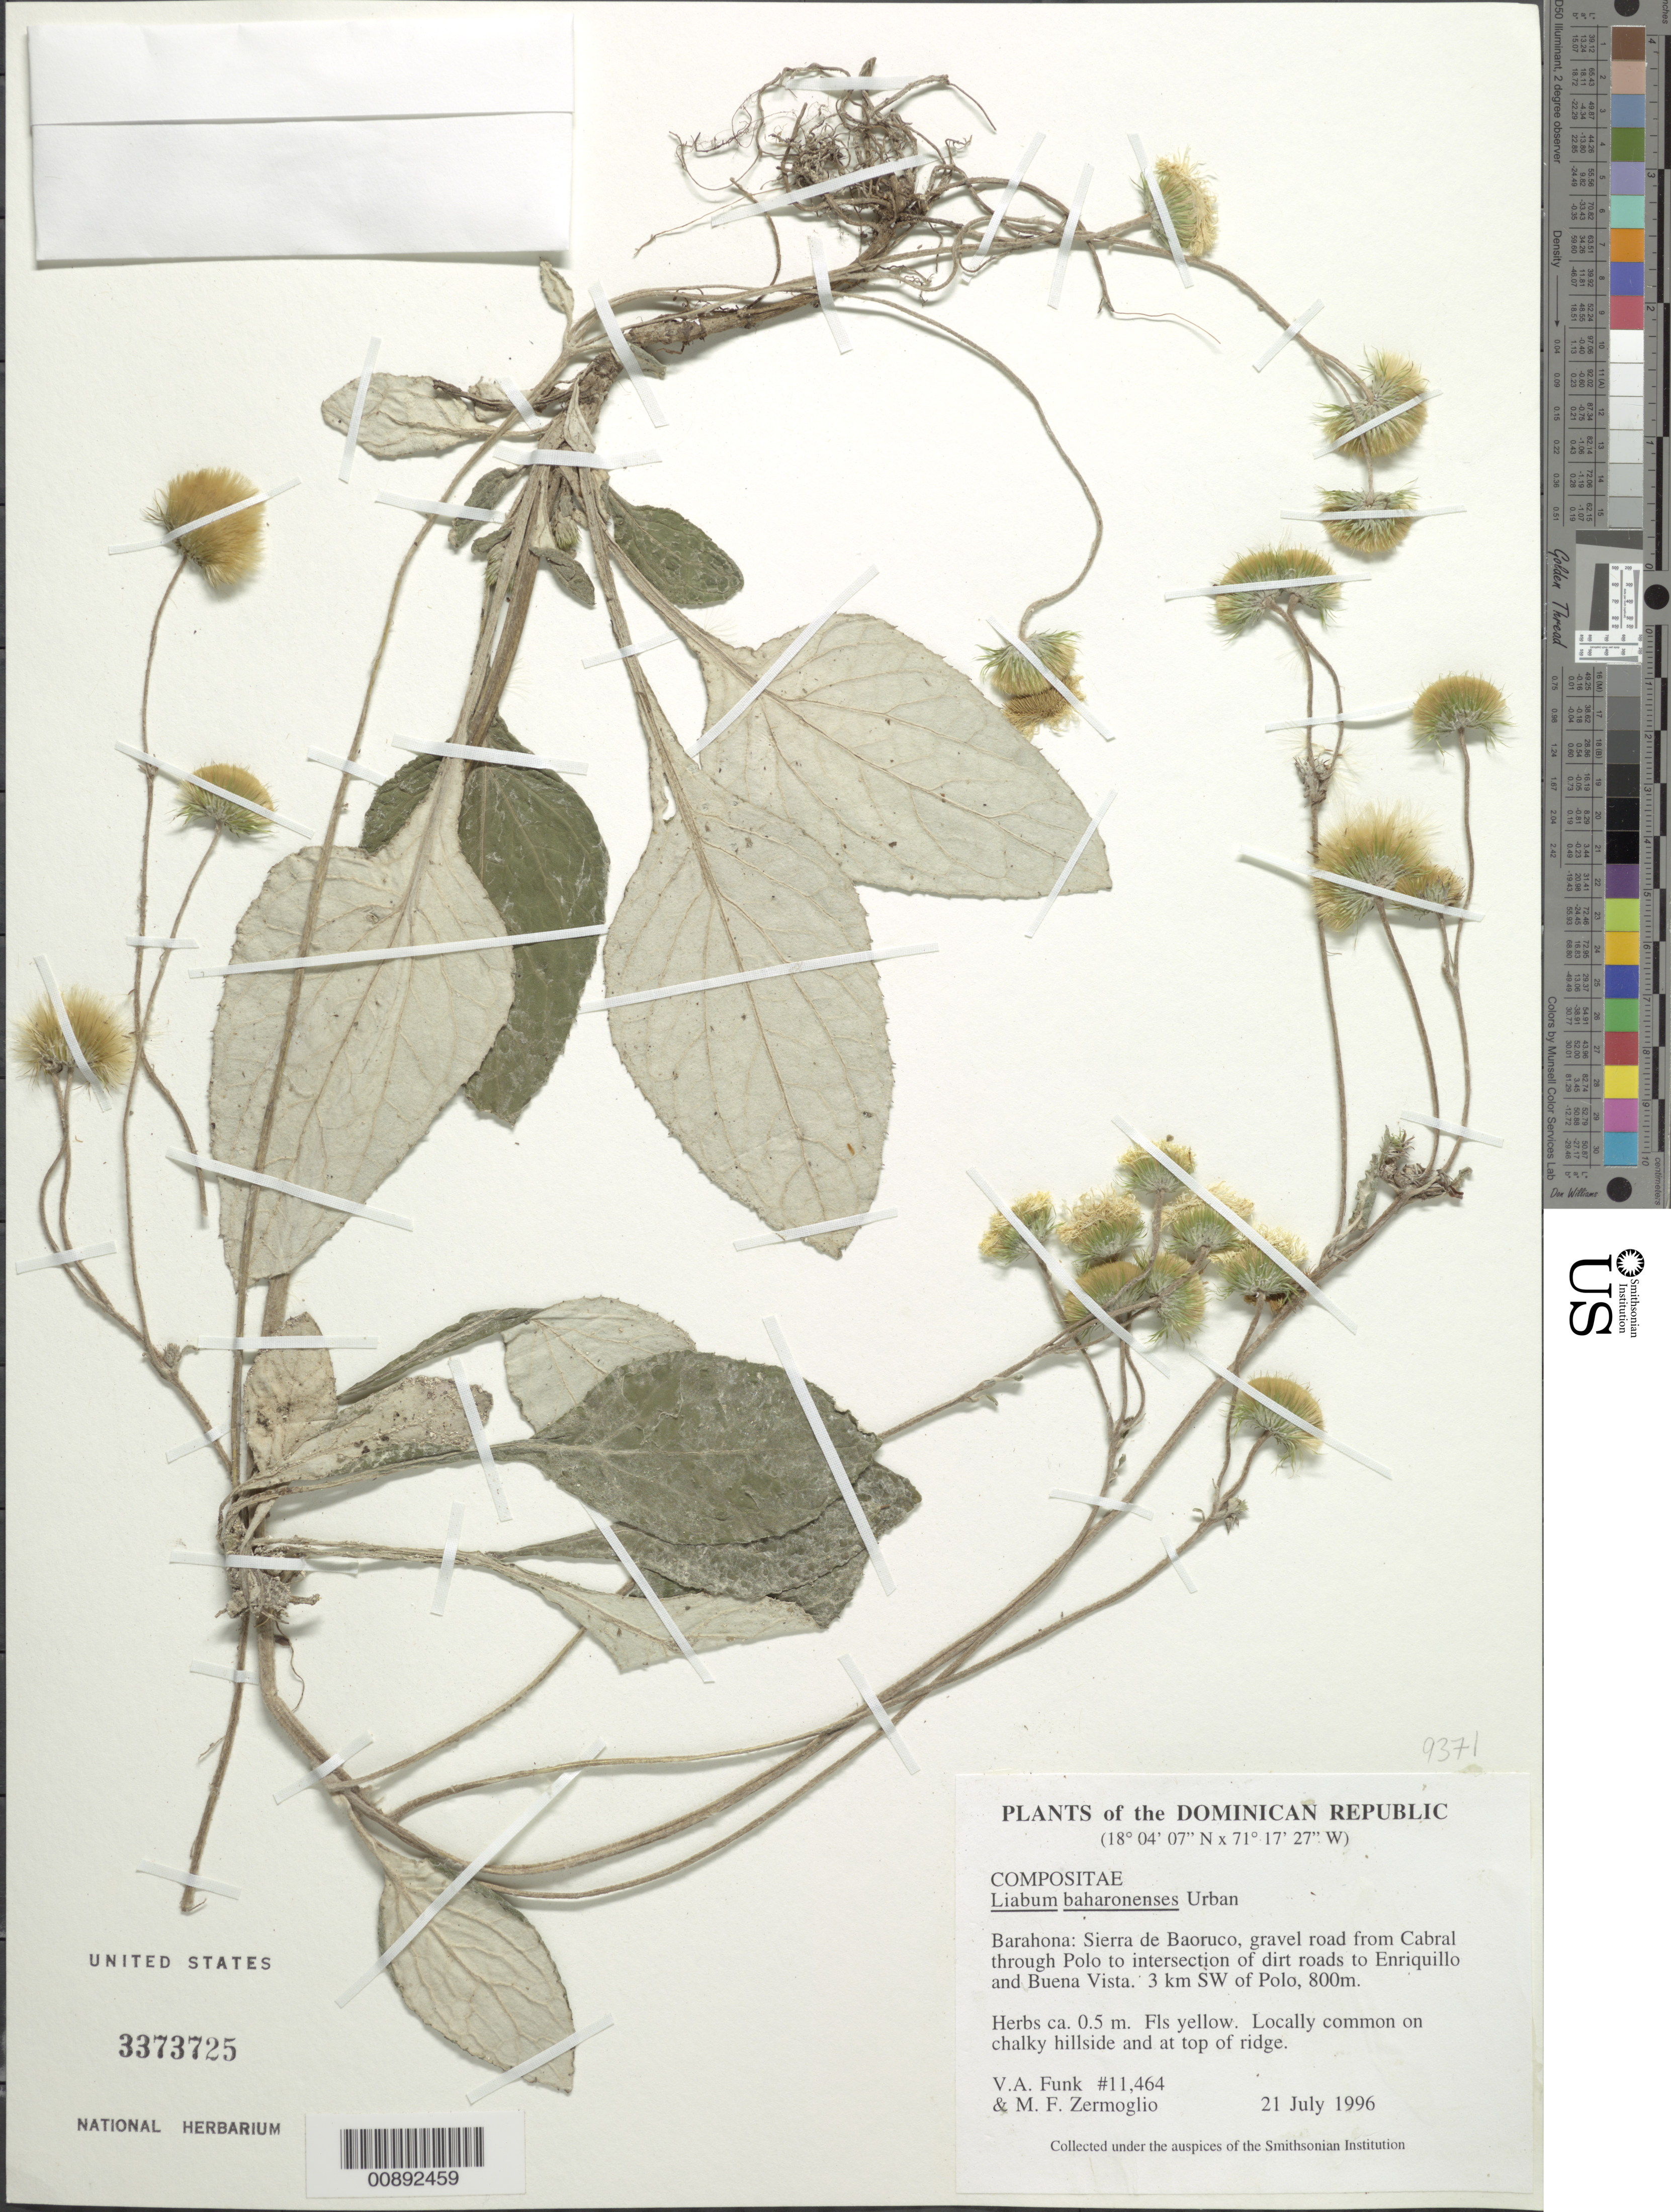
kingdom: Plantae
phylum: Tracheophyta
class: Magnoliopsida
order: Asterales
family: Asteraceae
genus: Liabum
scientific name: Liabum barahonense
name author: Urb.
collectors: V. Funk & M. Zermoglio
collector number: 11464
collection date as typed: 21 July 1996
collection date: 1996-07-21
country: Dominican Republic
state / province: Barahona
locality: Sierra de Baoruco, gravel rd. from Cabral through Polo to intersection of dirt rds. to Enriquillo and Buena Vista. 3 km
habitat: Chalky hillside, ridge top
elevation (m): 800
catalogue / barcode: US 3373725